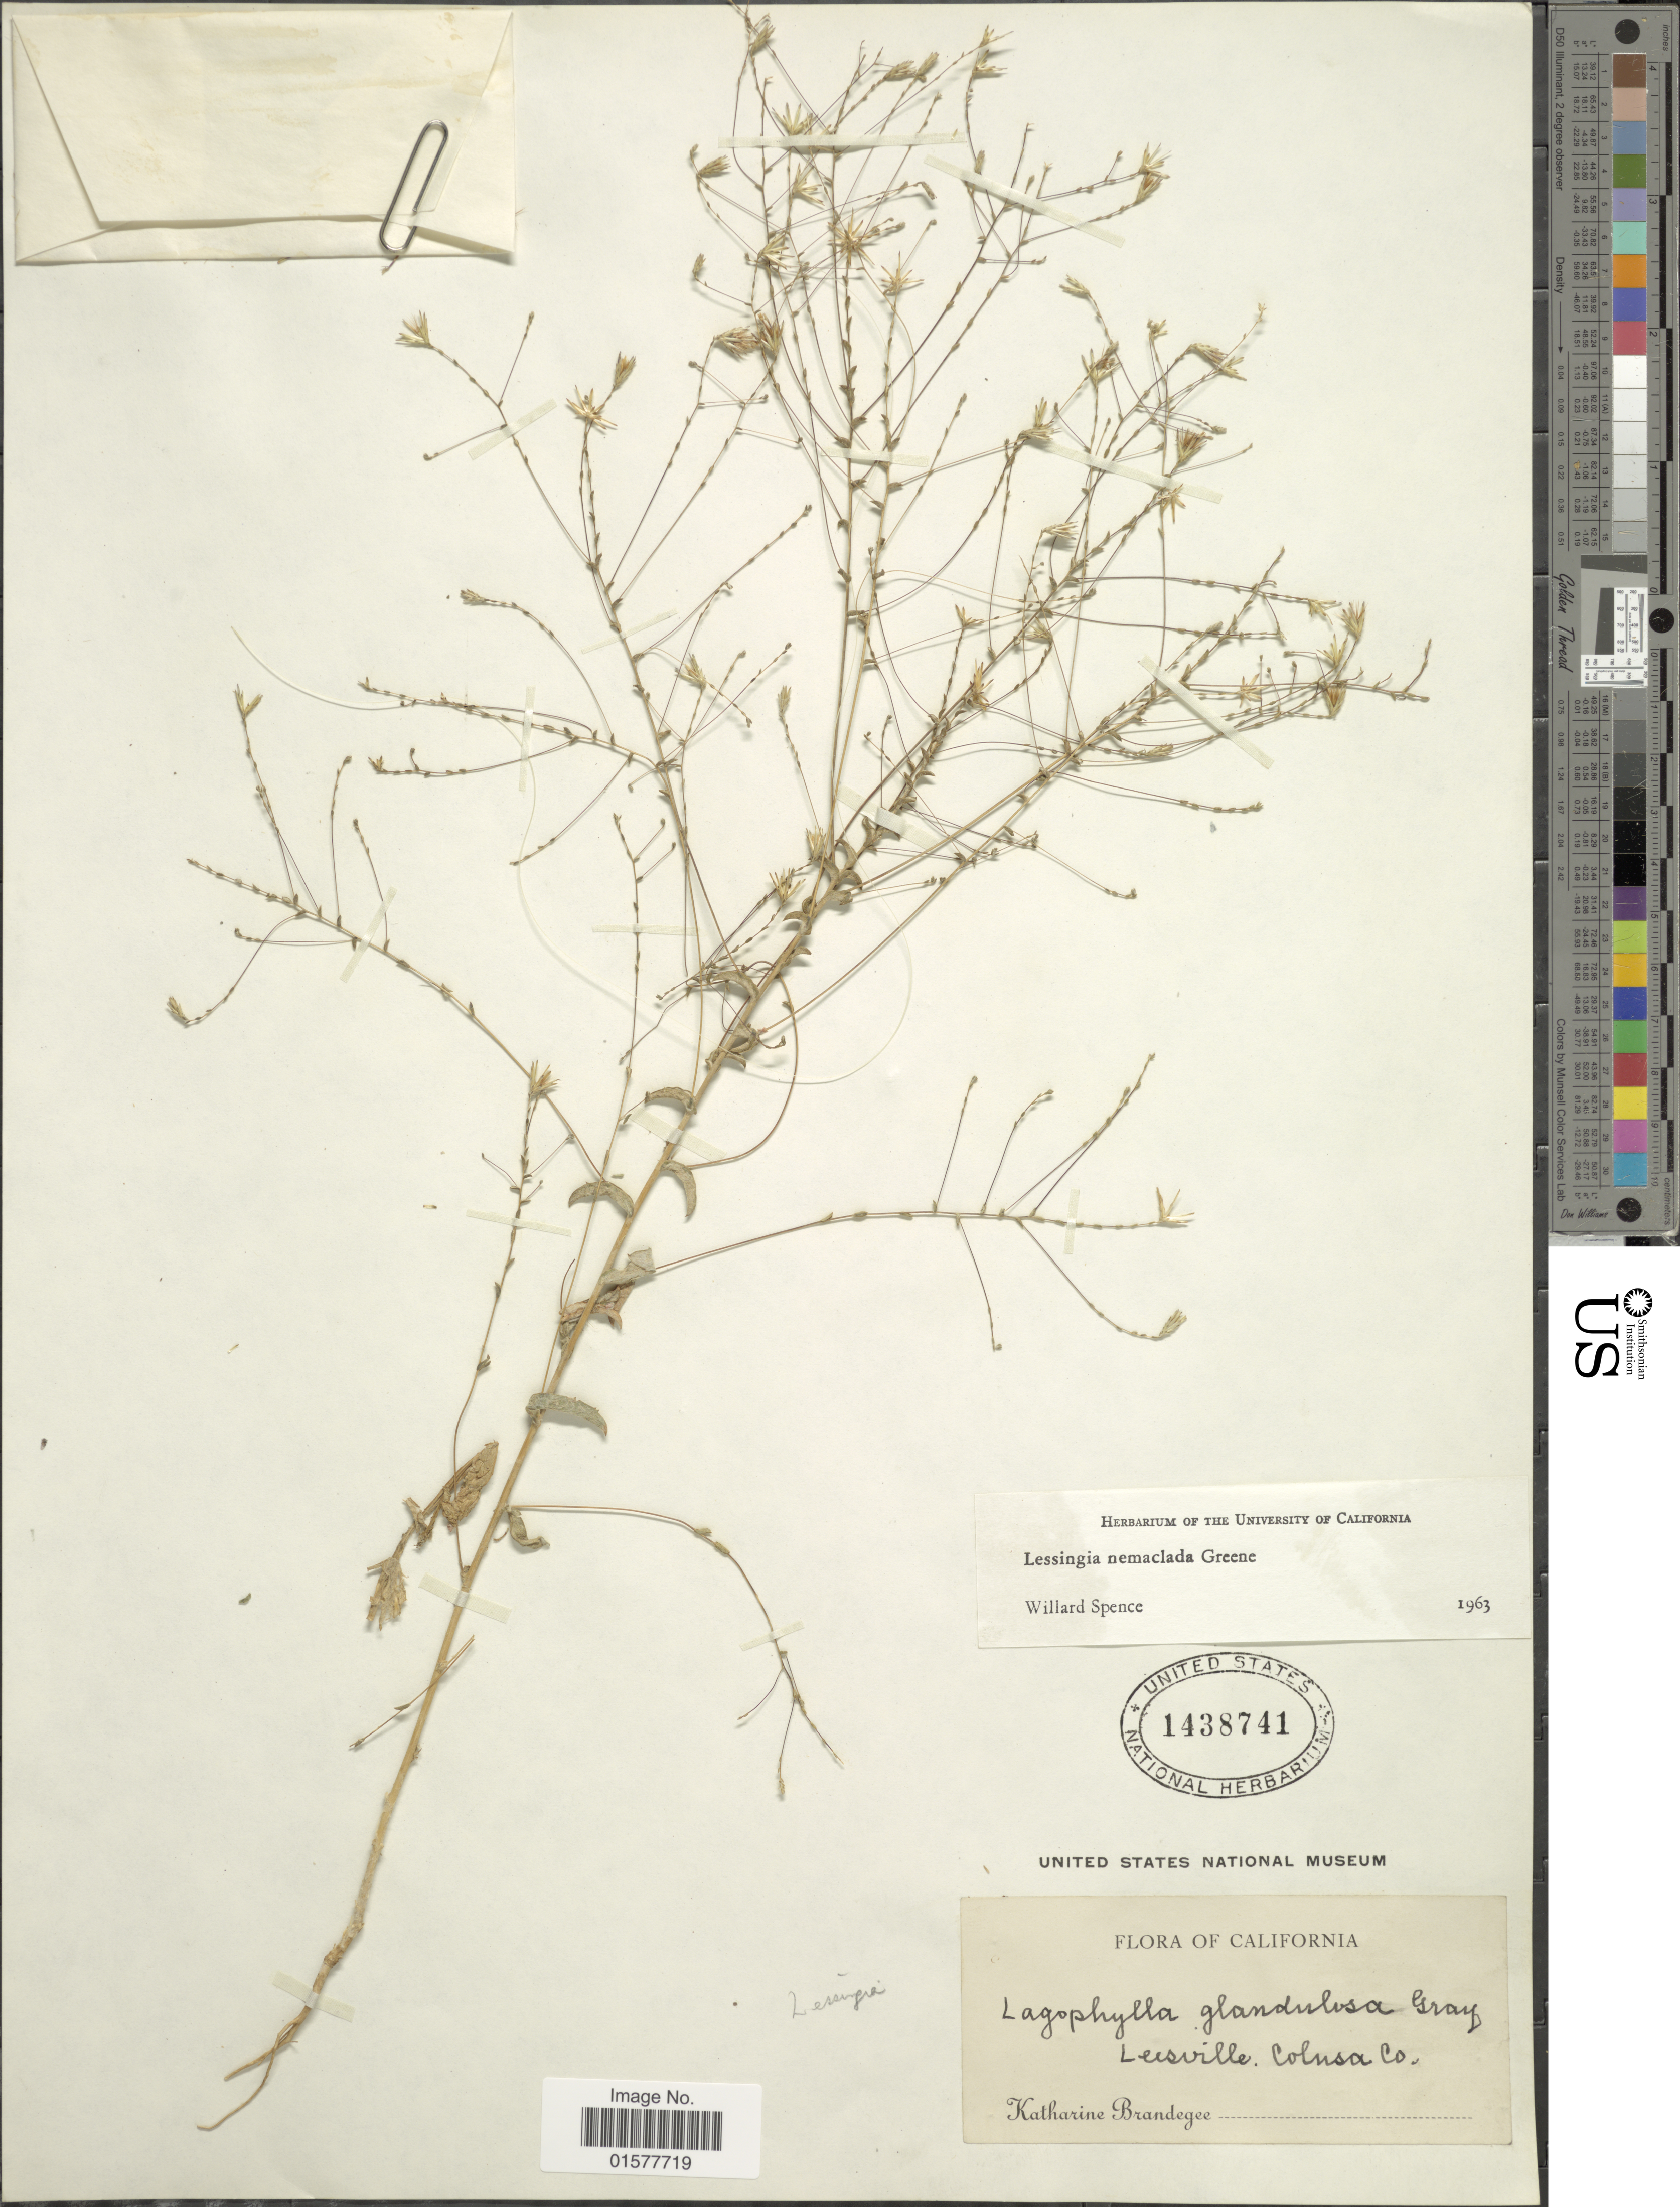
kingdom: Plantae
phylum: Tracheophyta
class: Magnoliopsida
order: Asterales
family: Asteraceae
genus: Lessingia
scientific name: Lessingia nemaclada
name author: Greene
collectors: M. K. Brandegee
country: United States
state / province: California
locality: Leisville, Colnsa Co.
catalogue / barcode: US 1438741